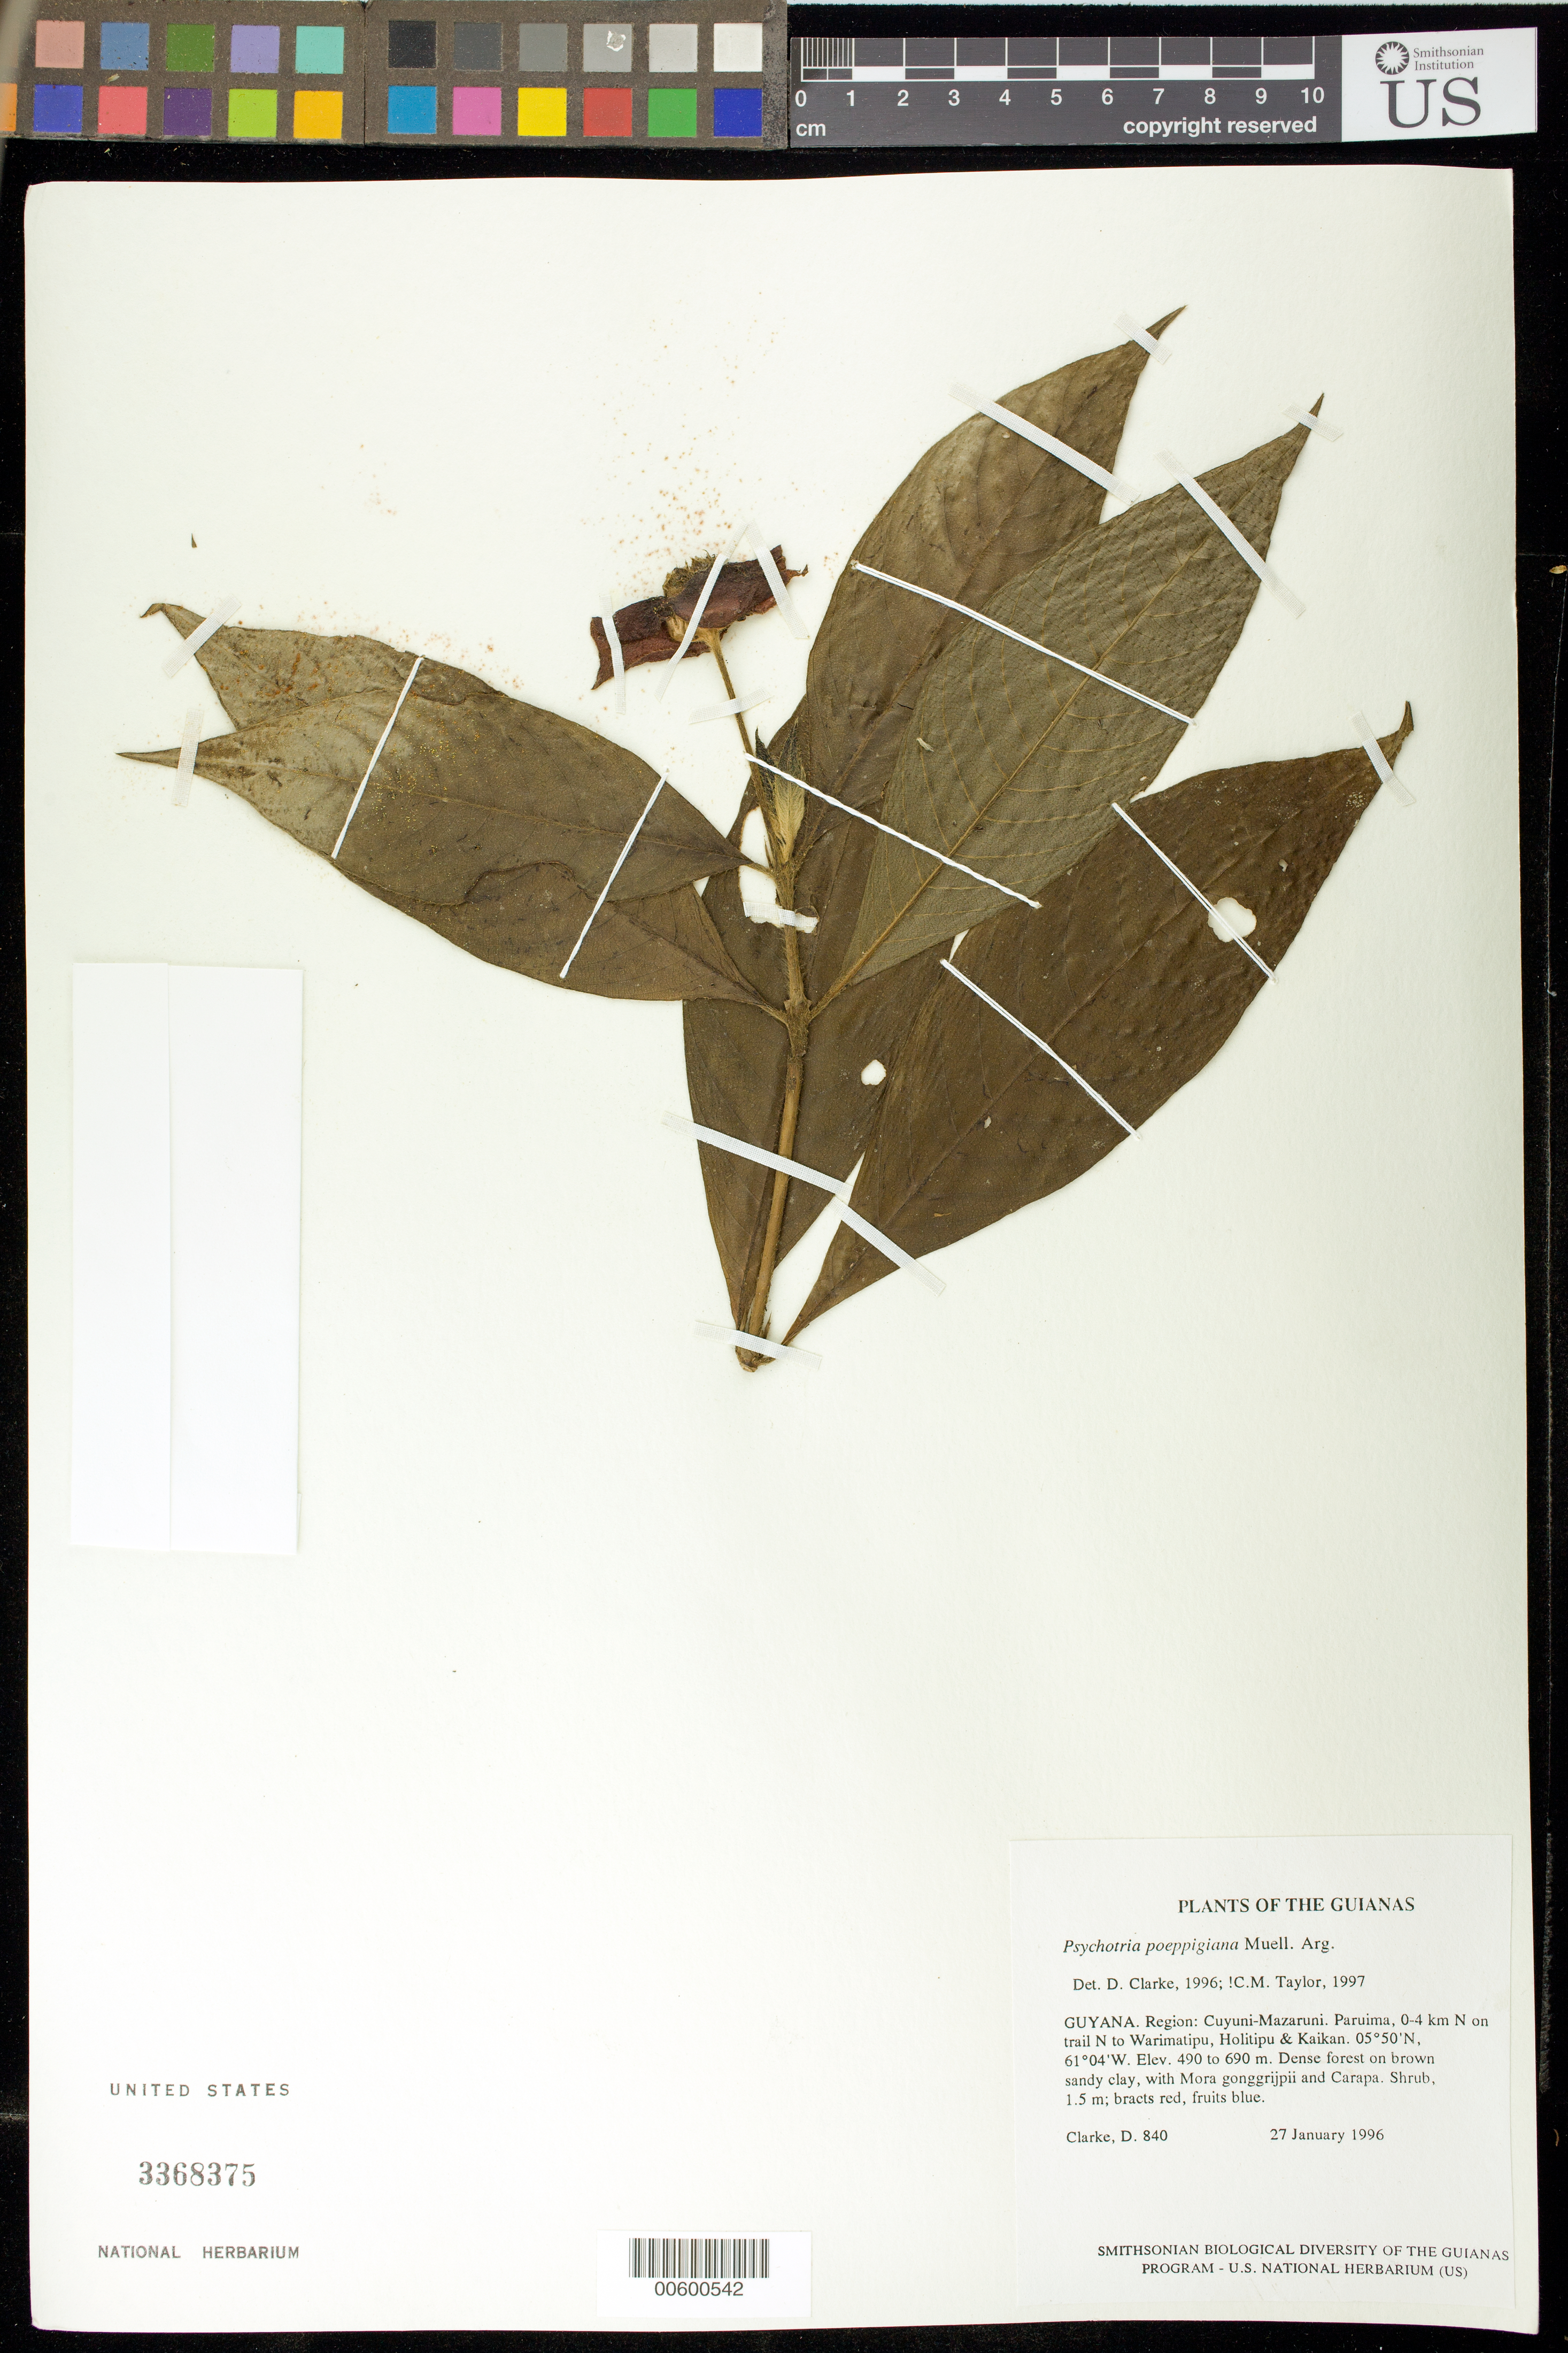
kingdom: Plantae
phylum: Tracheophyta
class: Magnoliopsida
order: Gentianales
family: Rubiaceae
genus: Palicourea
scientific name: Palicourea tomentosa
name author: (Aubl.) Borhidi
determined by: Kirkbride, J. H., Jr.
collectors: H. D. Clarke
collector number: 840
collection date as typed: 27 January 1996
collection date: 1996-01-27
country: Guyana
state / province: Cuyuni-Mazaruni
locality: Paruima, 0-4 km N on trail N to Warimatipu, Holitipu & Kaikan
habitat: Dense forest on brown sandy clay, with Mora gonggrijpii and Carapa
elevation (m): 490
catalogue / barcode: US 3368375